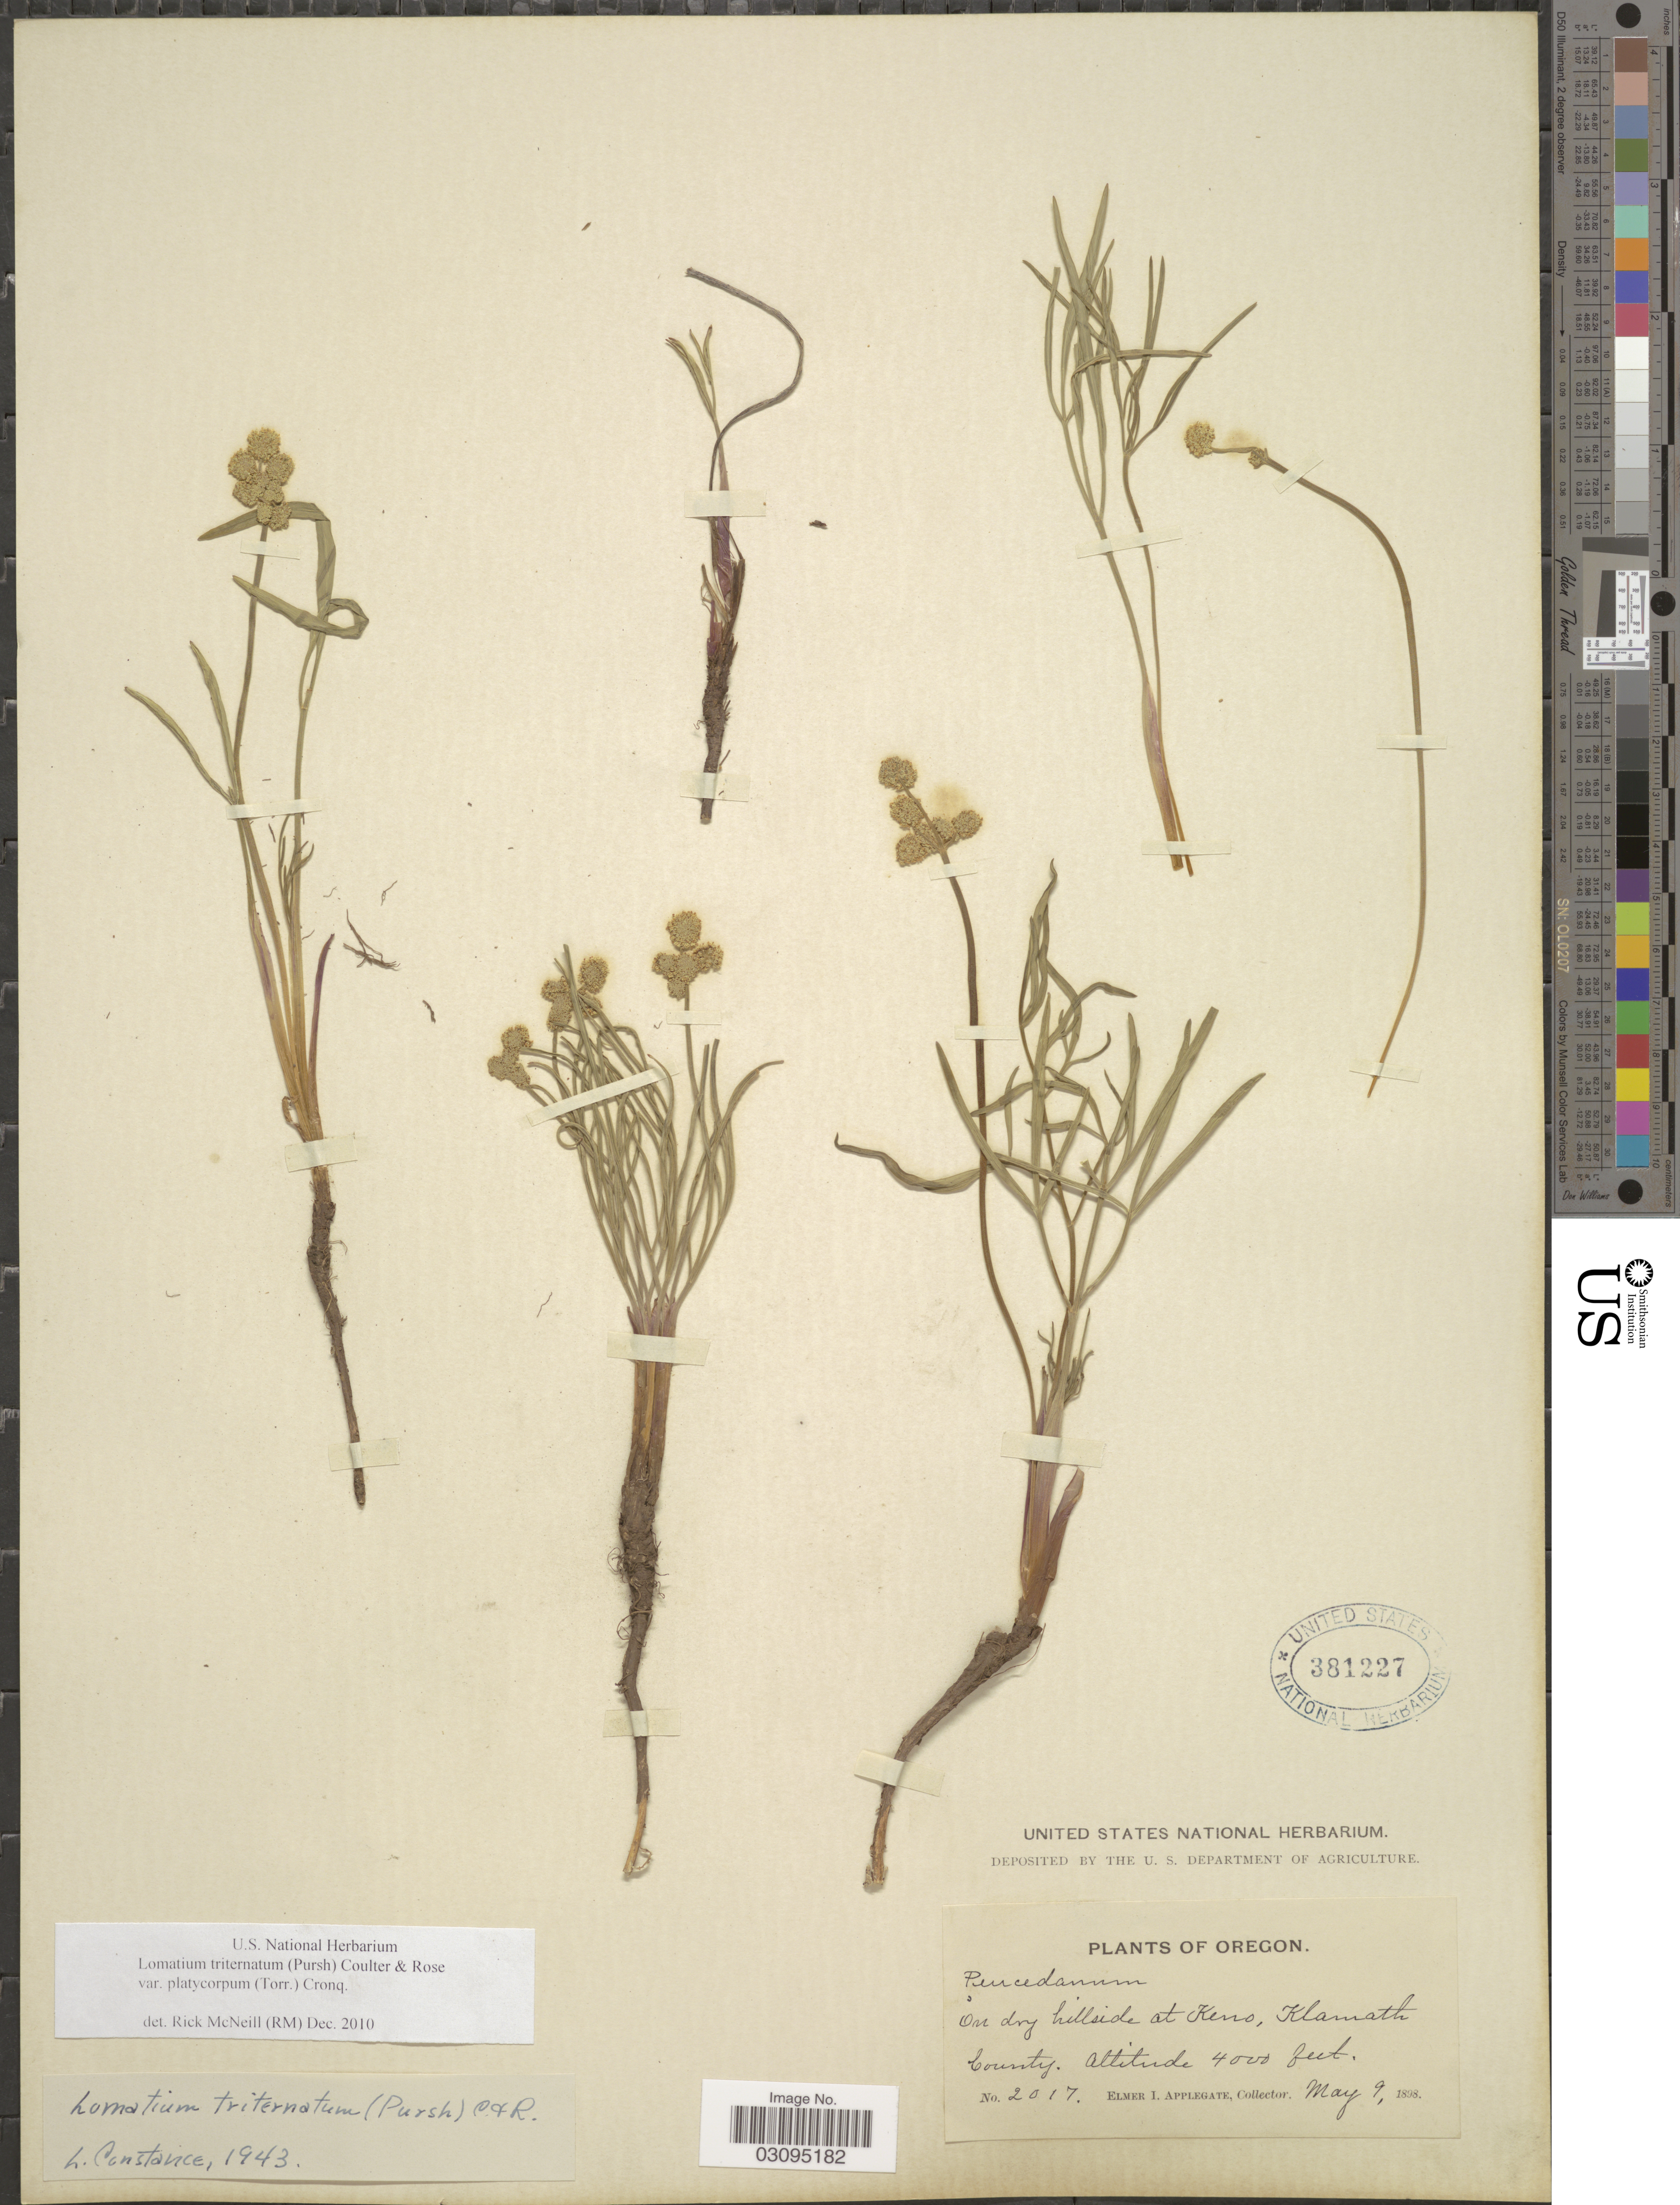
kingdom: Plantae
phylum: Tracheophyta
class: Magnoliopsida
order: Apiales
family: Apiaceae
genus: Lomatium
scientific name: Lomatium triternatum var. platycarpum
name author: (Torr.) B. Boivin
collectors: E. I. Applegate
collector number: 2017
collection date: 1898-05-09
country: United States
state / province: Oregon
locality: On dry hillside at Keno, Klamath County.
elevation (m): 1219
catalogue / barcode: US 381227